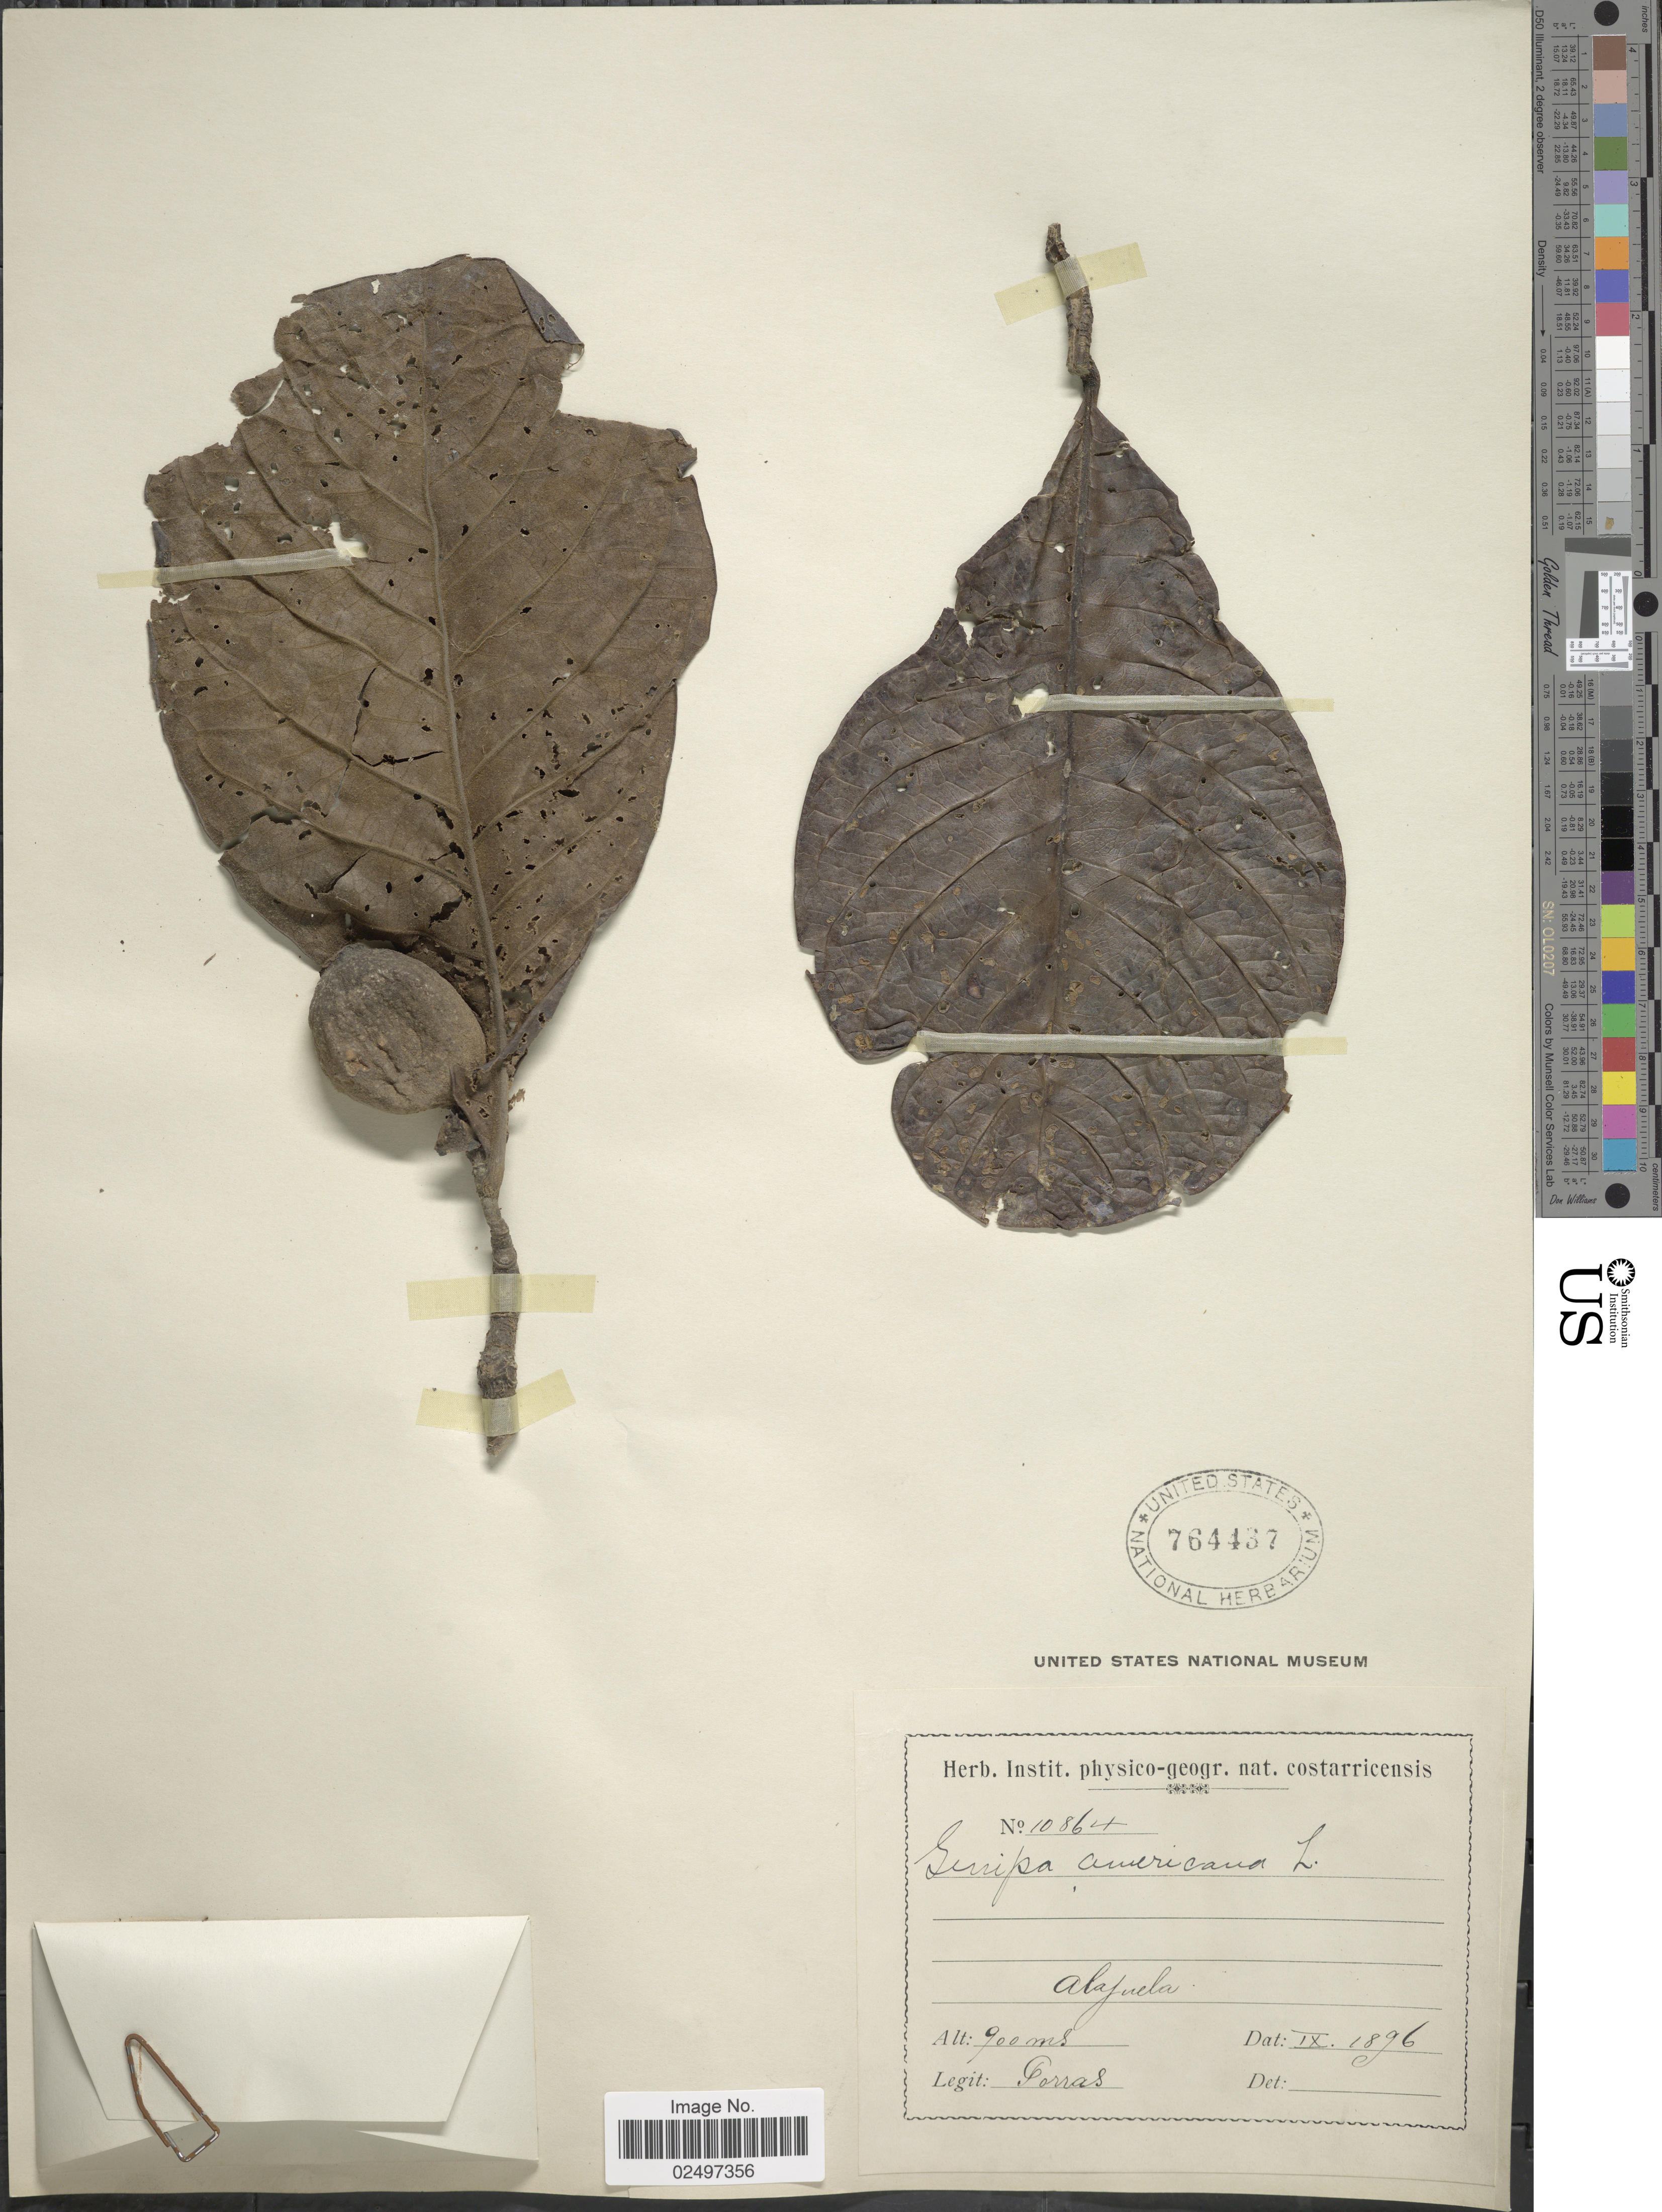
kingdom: Plantae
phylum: Tracheophyta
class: Magnoliopsida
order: Gentianales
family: Rubiaceae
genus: Genipa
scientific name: Genipa americana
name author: L.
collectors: Porras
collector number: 10864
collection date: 1896-09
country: Costa Rica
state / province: Alajuela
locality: Alajuela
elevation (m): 900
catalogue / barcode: US 764437